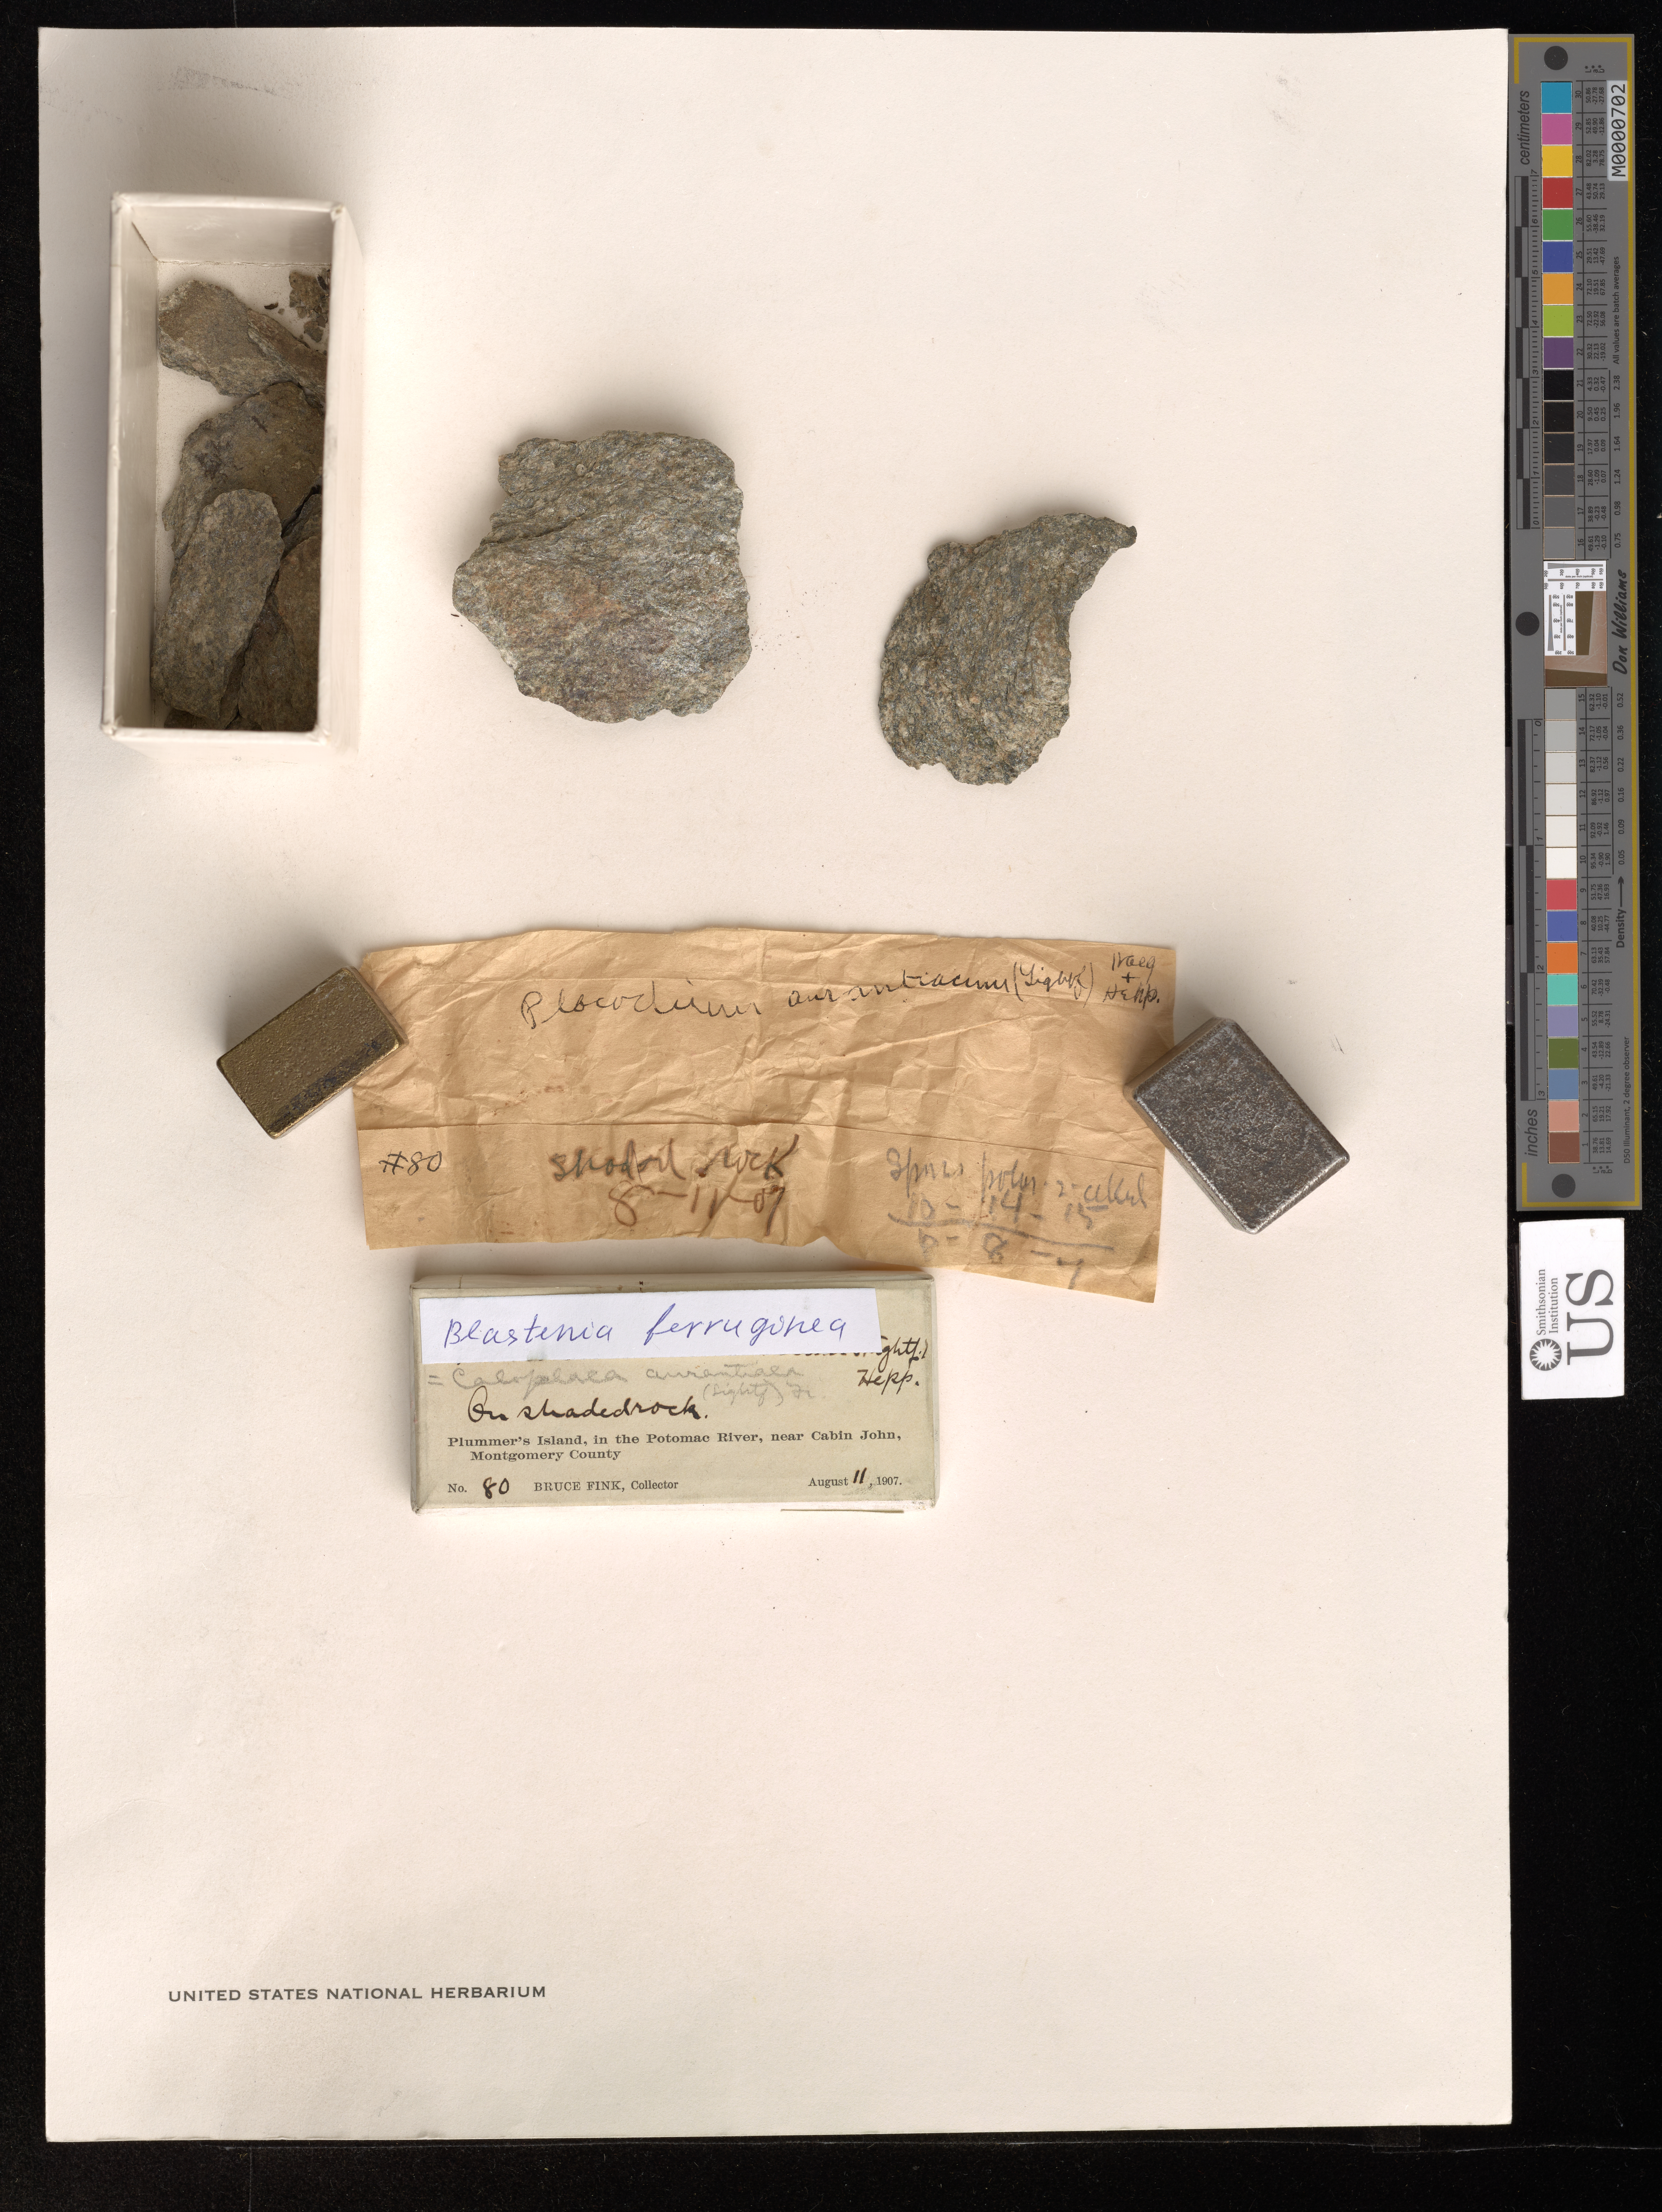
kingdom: Fungi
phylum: Ascomycota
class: Lecanoromycetes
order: Teloschistales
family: Teloschistaceae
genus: Blastenia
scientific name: Blastenia ferruginea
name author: (Huds.) A. Massal.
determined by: Lichen Identifications Updating Project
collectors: B. Fink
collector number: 80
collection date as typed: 11 Aug 1907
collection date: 1907-08-11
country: United States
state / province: Maryland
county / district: Montgomery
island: Plummers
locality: Plummers island; Cabin John, near plummer's i.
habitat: On shaded